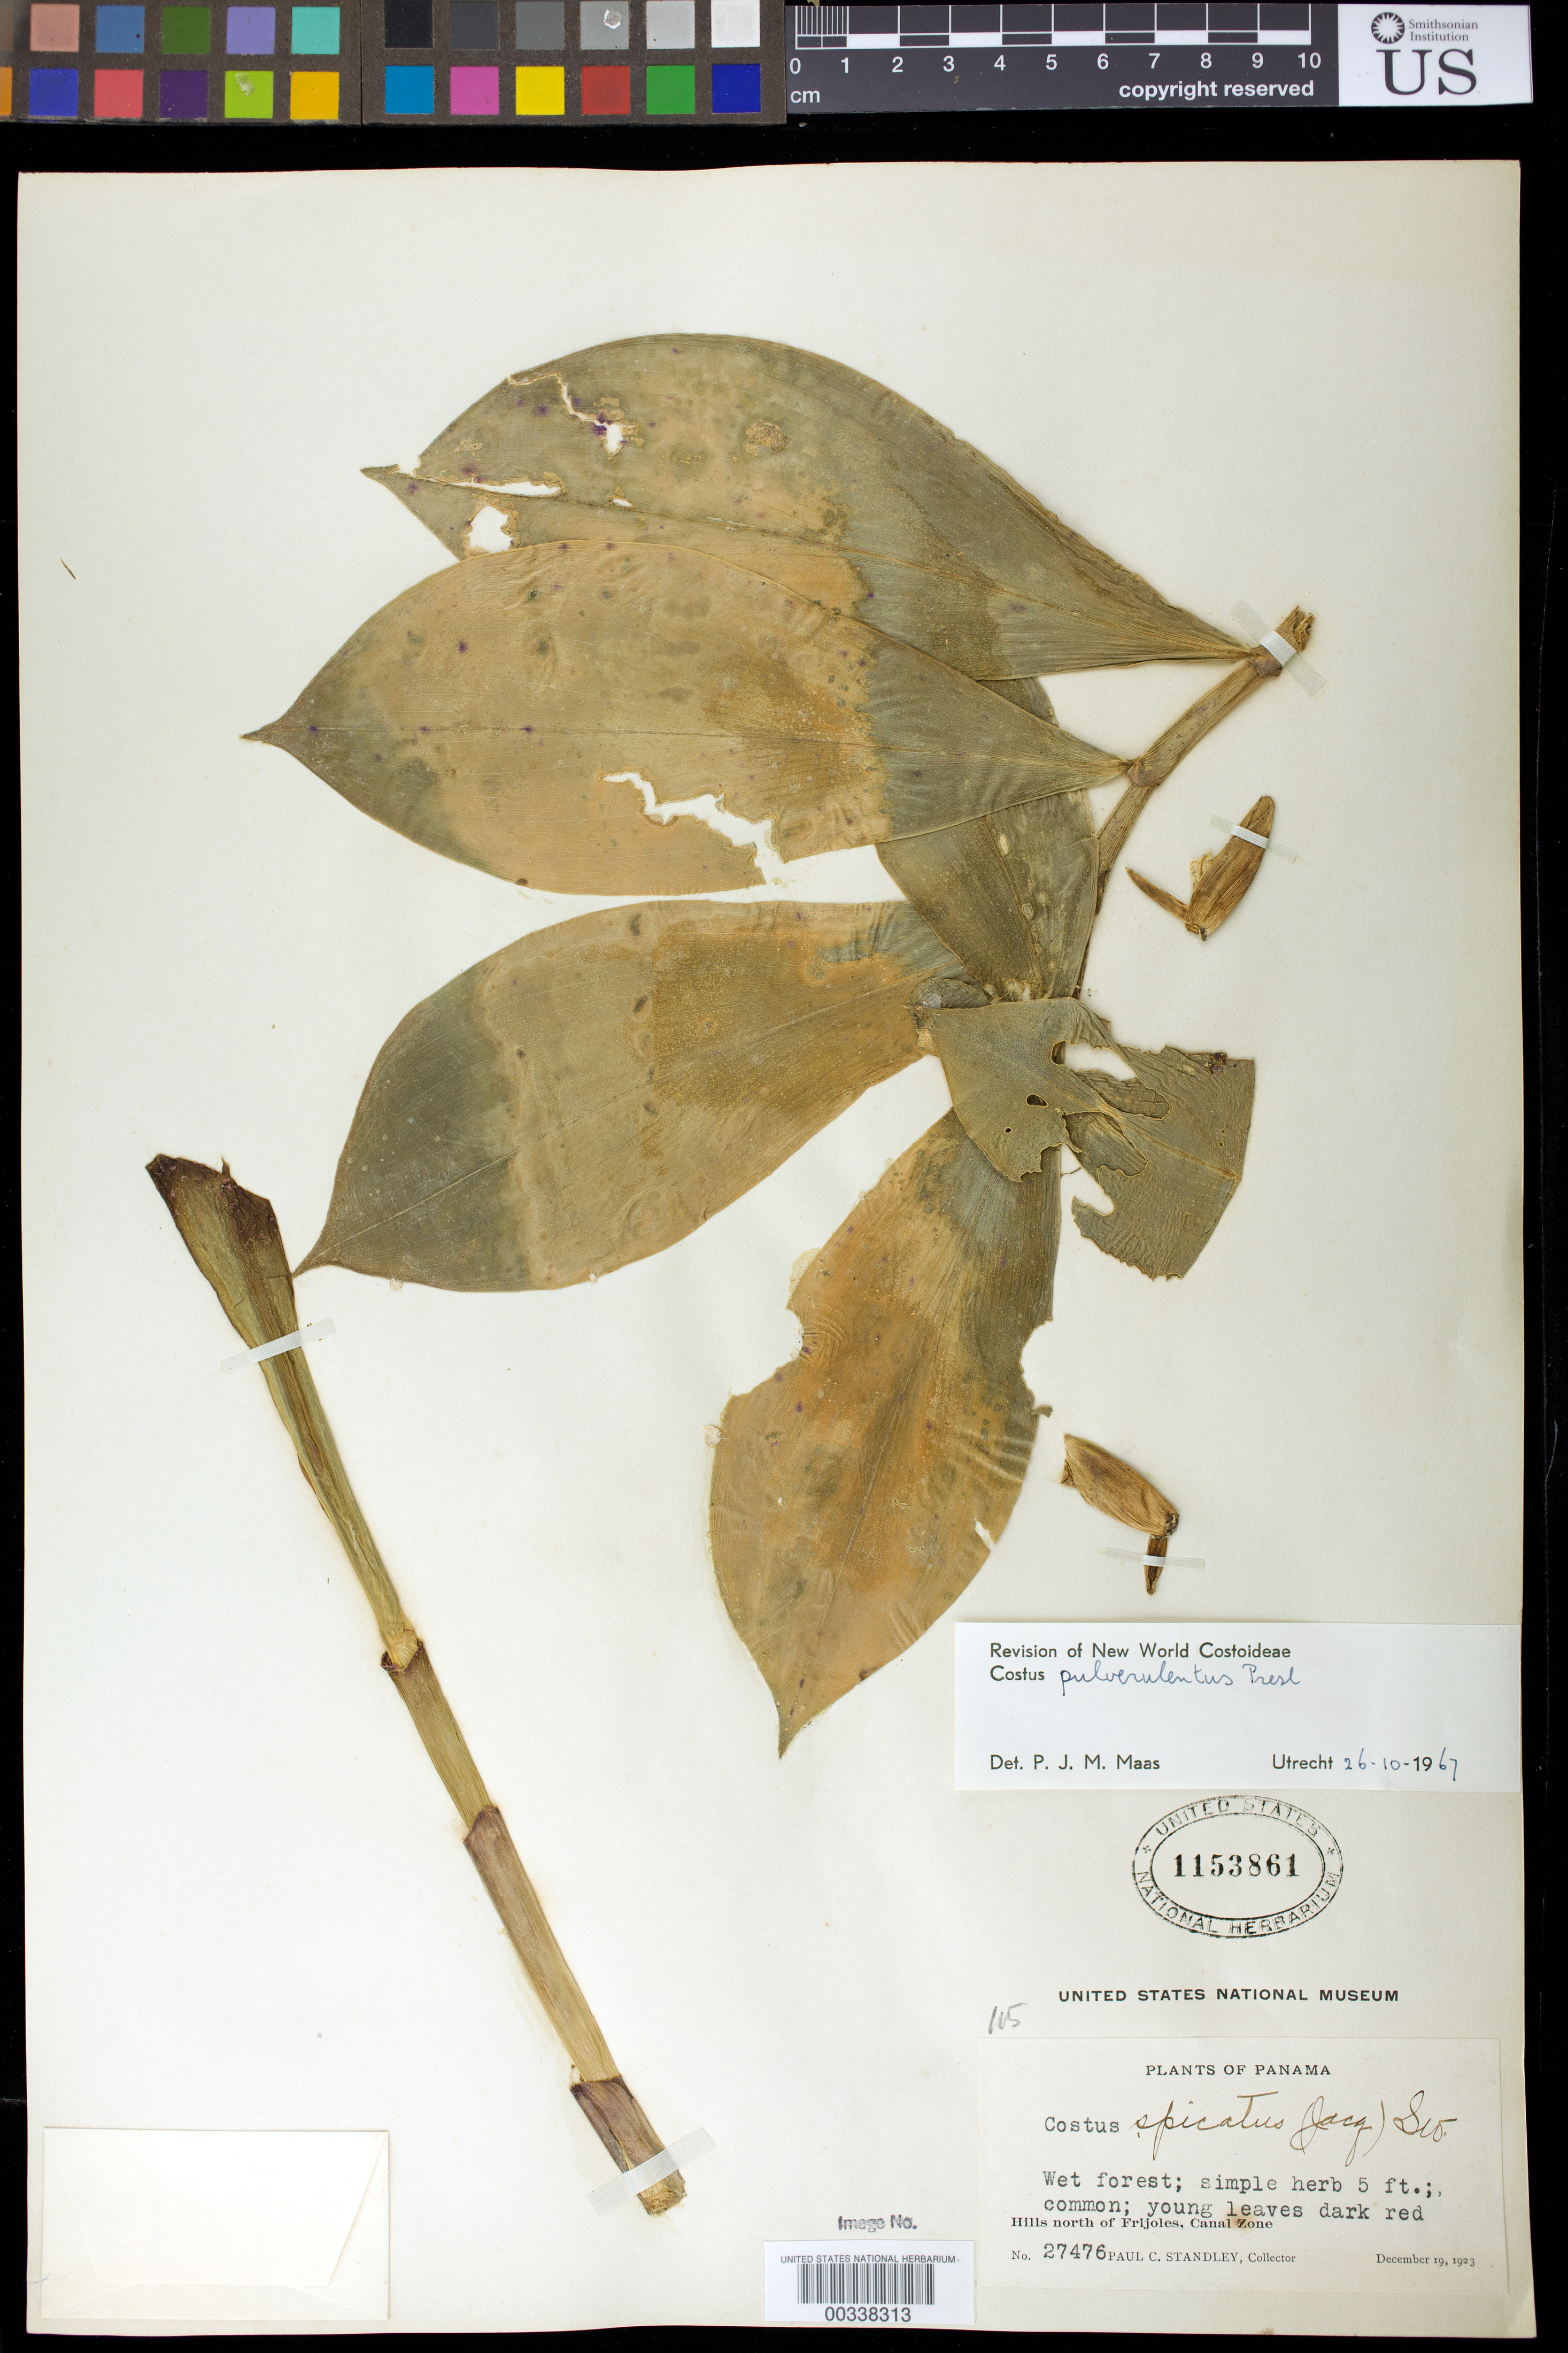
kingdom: Plantae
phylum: Tracheophyta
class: Liliopsida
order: Zingiberales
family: Costaceae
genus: Costus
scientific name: Costus pulverulentus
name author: C. Presl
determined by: Maas, Paul J. M.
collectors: P. C. Standley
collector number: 27476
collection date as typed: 19 Dec 1923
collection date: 1923-12-19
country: Panama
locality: Hills N of Frijoles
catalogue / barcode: US 1153861